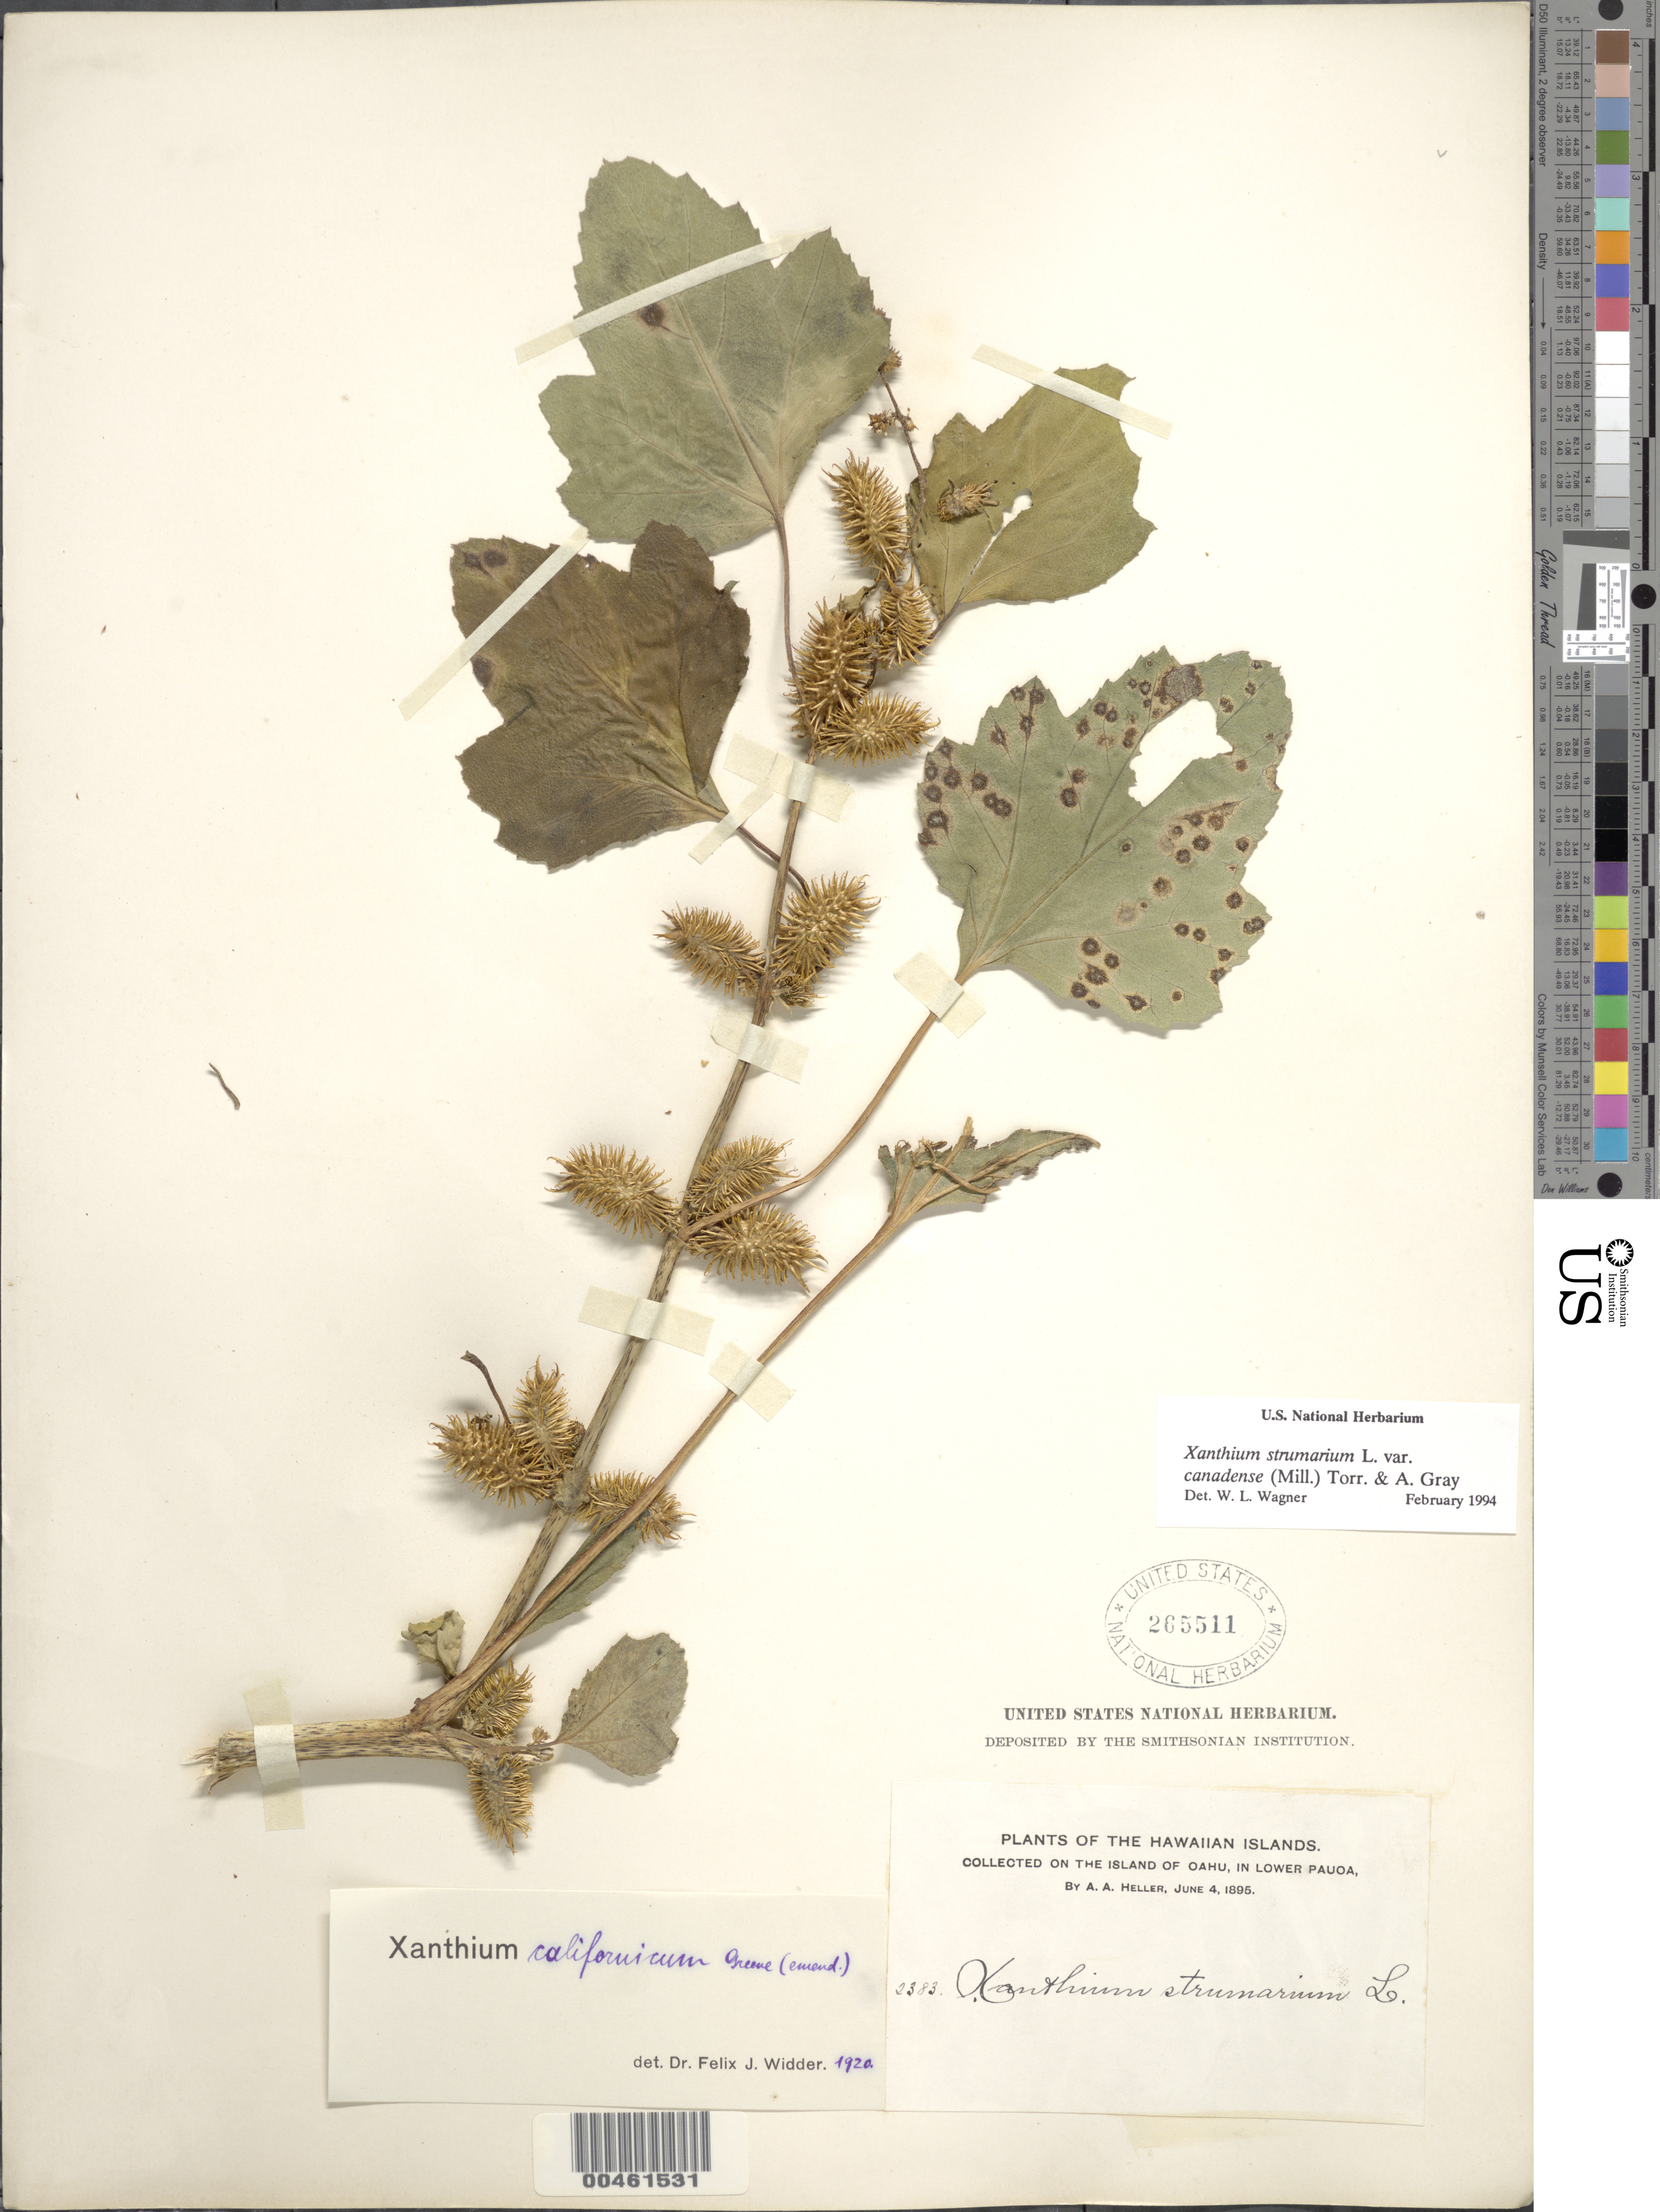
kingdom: Plantae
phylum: Tracheophyta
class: Magnoliopsida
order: Asterales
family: Asteraceae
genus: Xanthium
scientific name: Xanthium strumarium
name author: L.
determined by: Wagner, W. L., (BOT), Smithsonian Institution - National Museum of Natural History (UNITED STATES)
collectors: A. A. Heller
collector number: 2383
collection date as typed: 4 Jun 1895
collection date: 1895-06-04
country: United States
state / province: Hawaii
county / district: Honolulu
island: Oahu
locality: In lower Pauoa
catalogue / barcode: US 265511